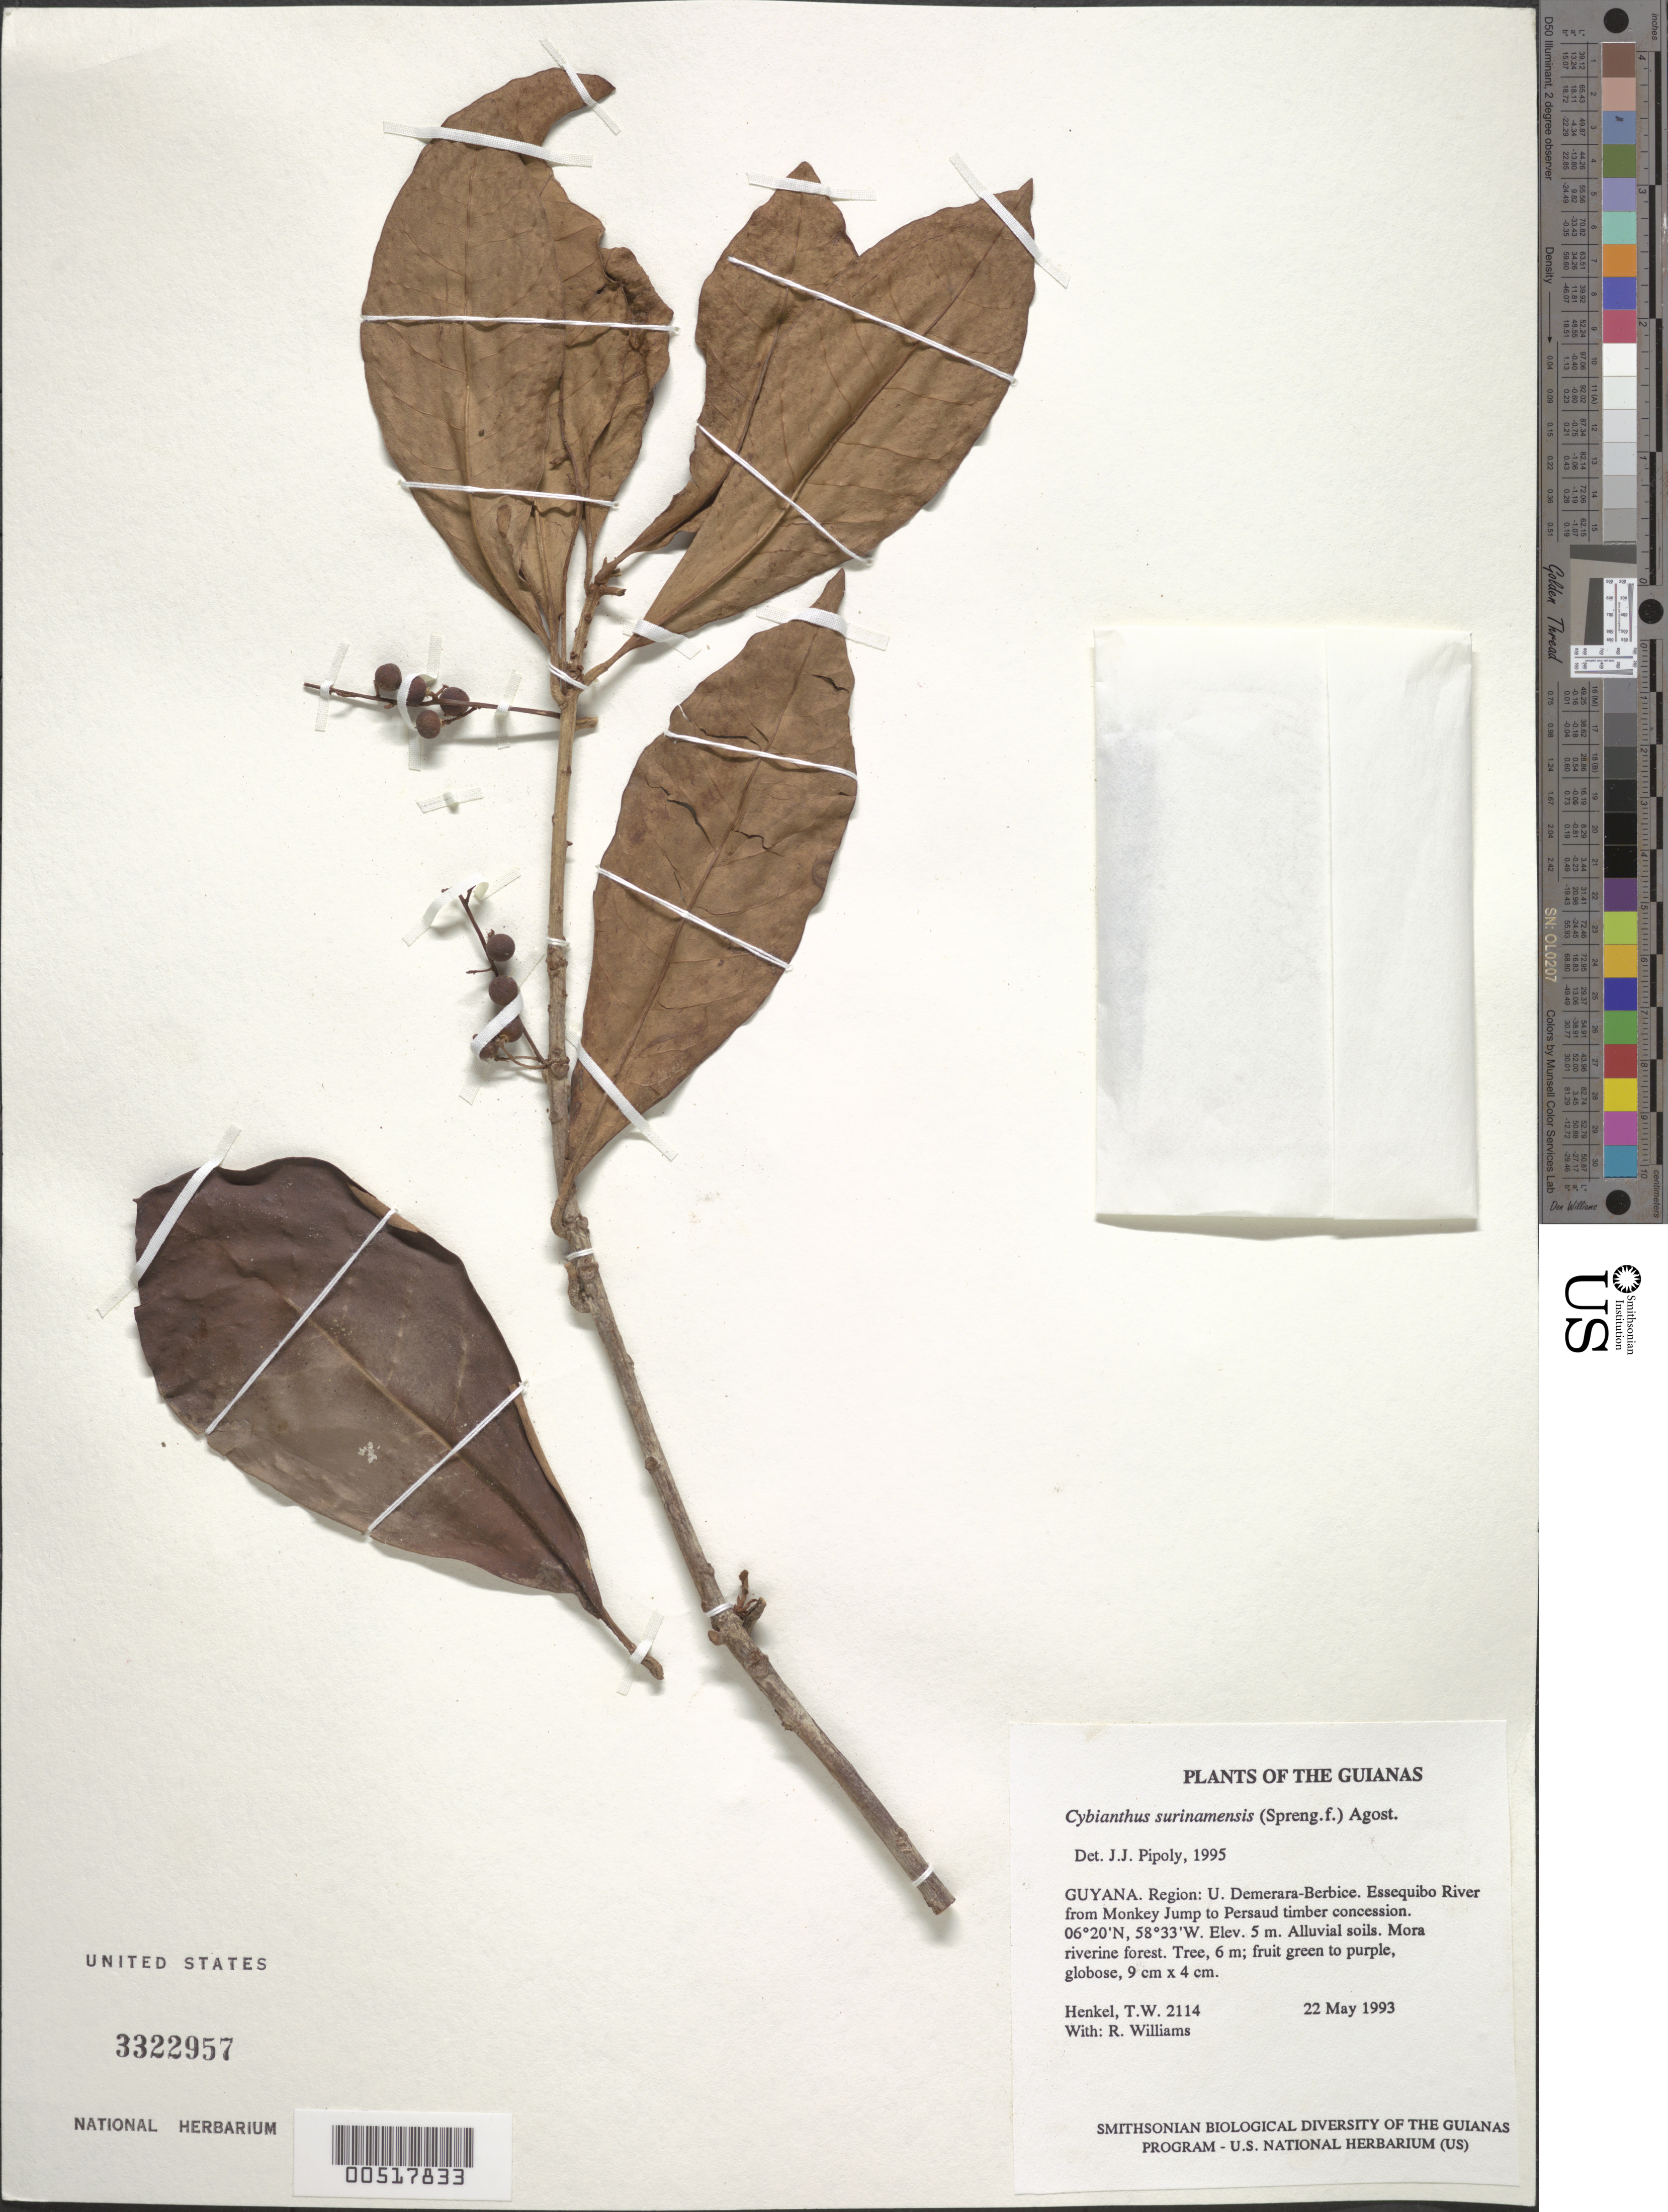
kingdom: Plantae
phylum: Tracheophyta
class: Magnoliopsida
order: Ericales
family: Primulaceae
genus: Cybianthus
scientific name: Cybianthus surinamensis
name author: (Spreng.) G. Agostini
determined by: Pipoly, J. J., III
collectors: T. Henkel & R. Williams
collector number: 2114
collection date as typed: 22 May 1993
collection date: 1993-05-22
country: Guyana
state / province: U. Demerara-Berbice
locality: Essequibo River from Monkey Jump to Persaud timber concession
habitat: Alluvial soils. Mora riverine forest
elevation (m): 5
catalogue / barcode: US 3322957